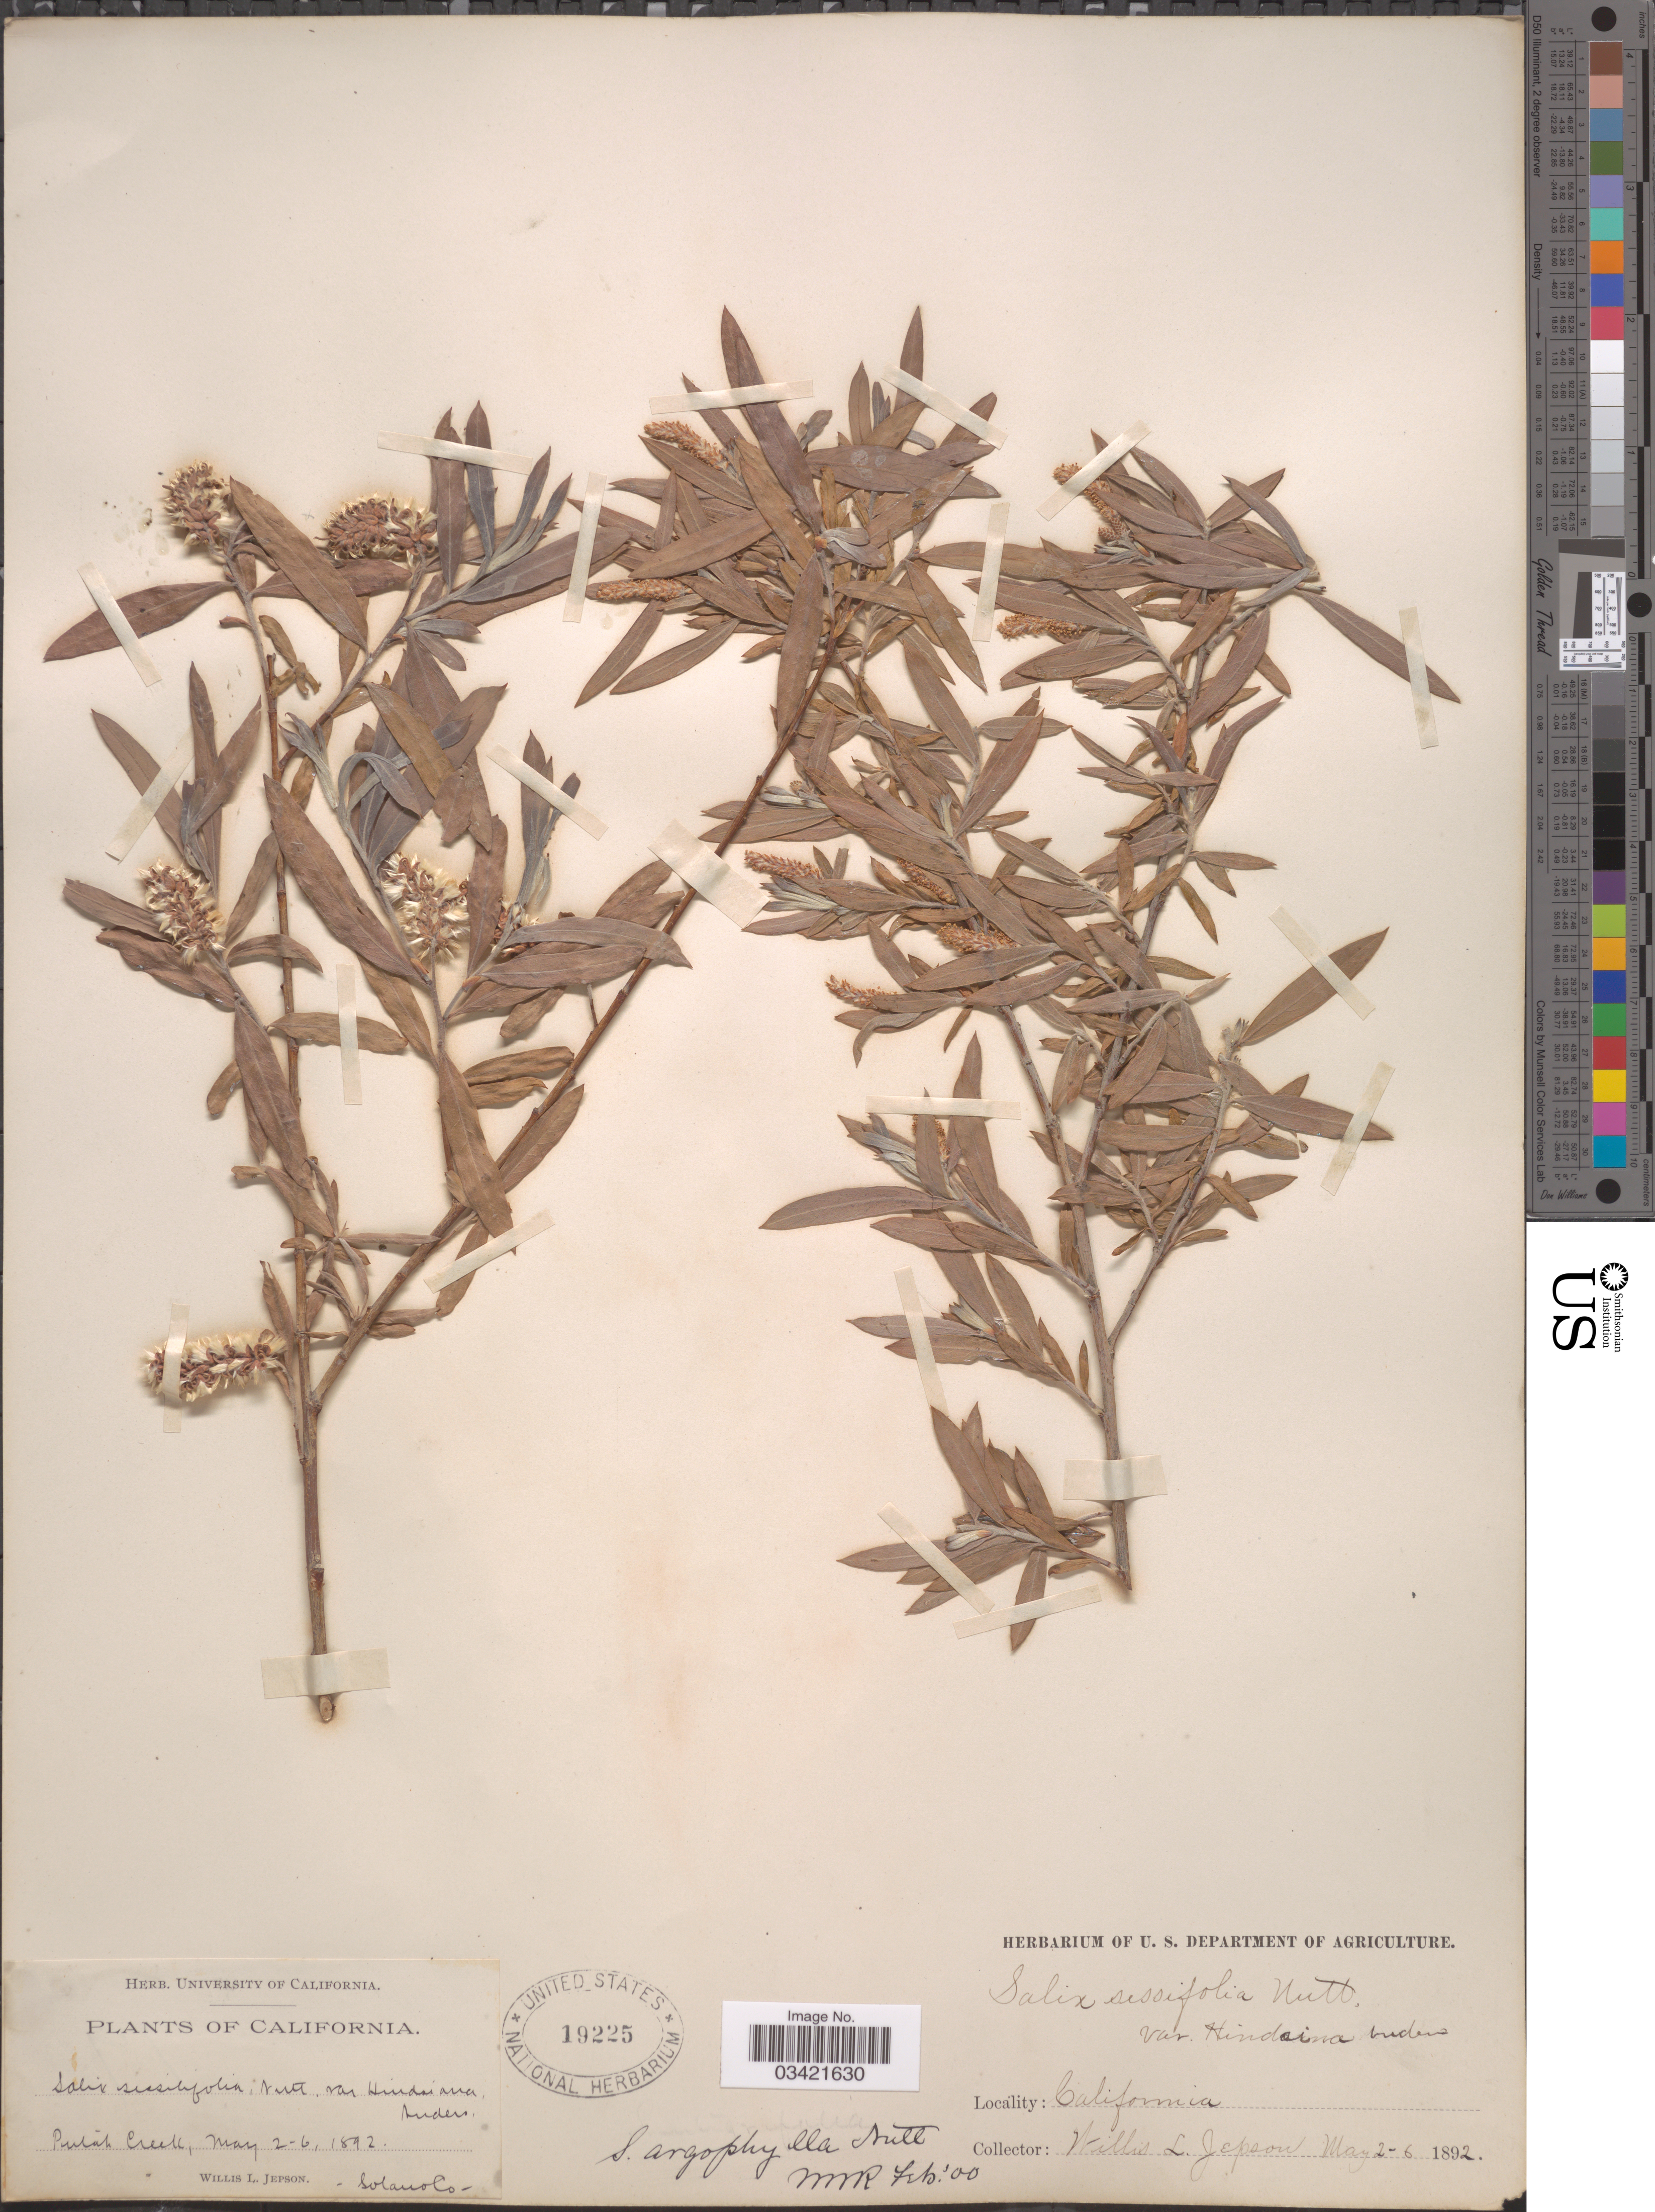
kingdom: Plantae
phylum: Tracheophyta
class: Magnoliopsida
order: Malpighiales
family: Salicaceae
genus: Salix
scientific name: Salix hindsiana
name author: Benth.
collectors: W. L. Jepson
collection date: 1892-05-02/1892-05-06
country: United States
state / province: California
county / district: Solano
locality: Putah Creek. Solano Co.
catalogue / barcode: US 19225